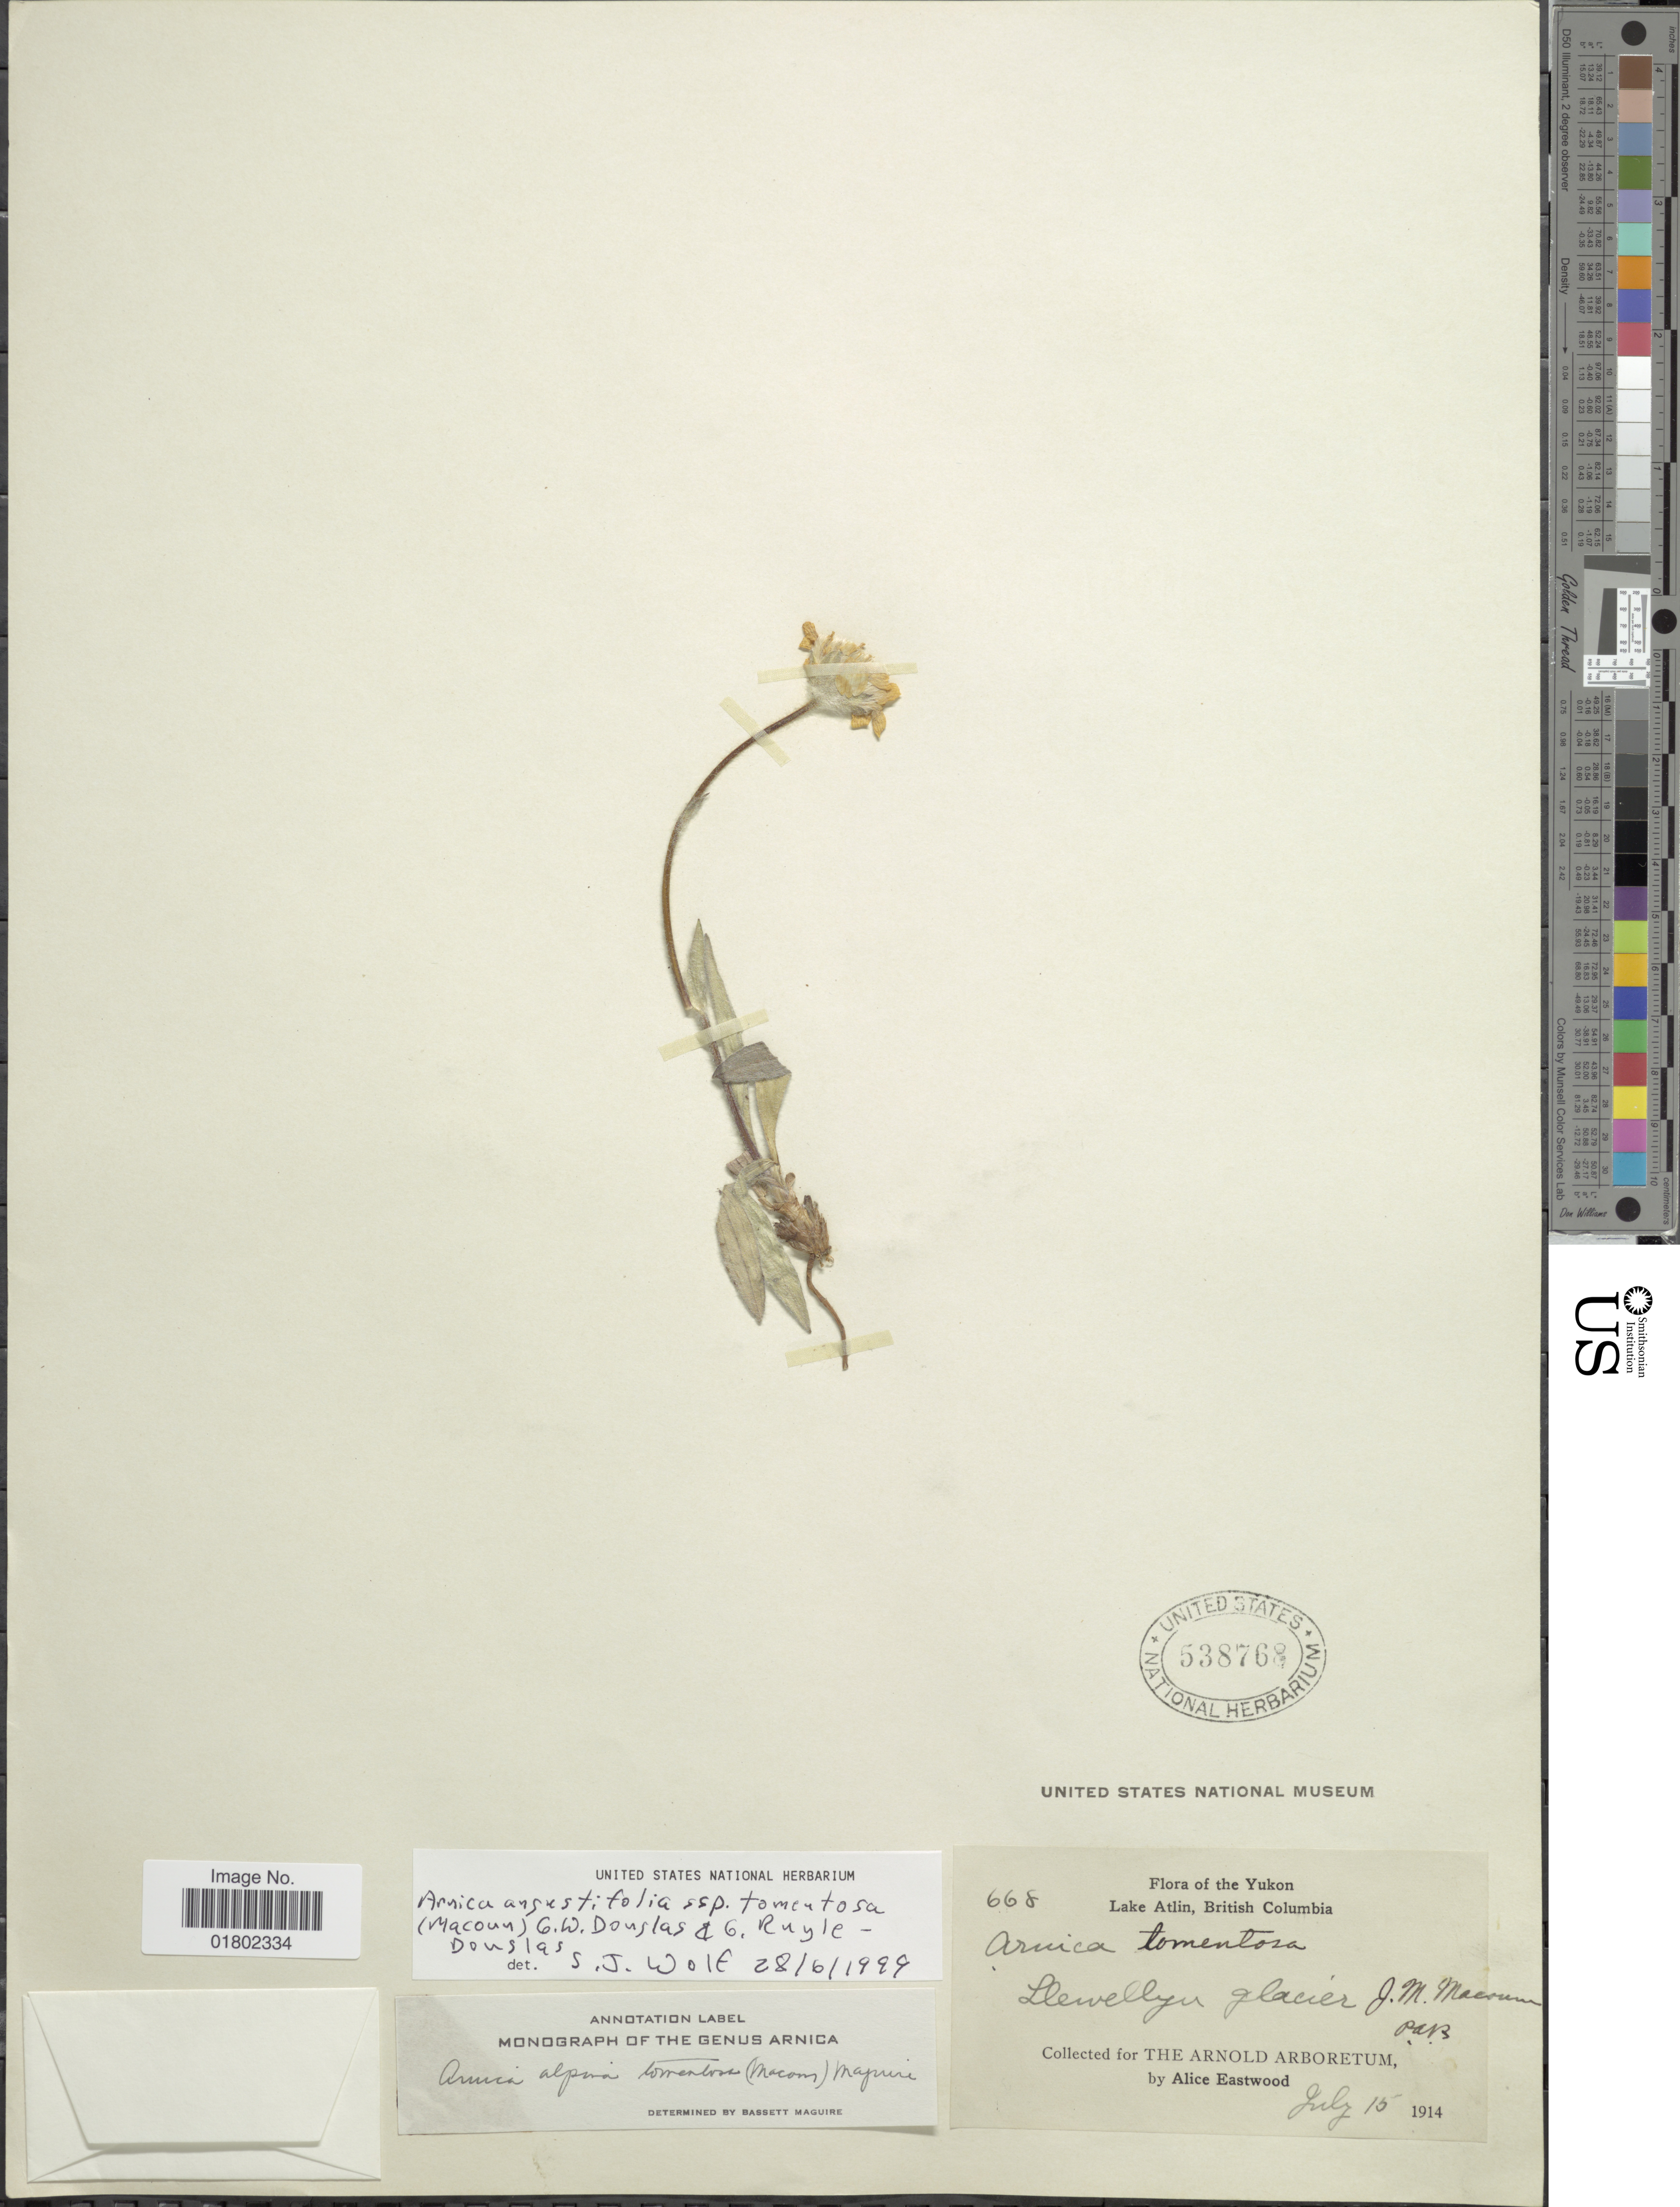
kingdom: Plantae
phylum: Tracheophyta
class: Magnoliopsida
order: Asterales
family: Asteraceae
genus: Arnica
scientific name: Arnica alpina subsp. tomentosa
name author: (Macoun) Maguire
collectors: A. Eastwood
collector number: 668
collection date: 1914-07-15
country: Canada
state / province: Yukon Territory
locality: Yukon, Lake Atlin, British Columbia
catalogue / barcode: US 538768